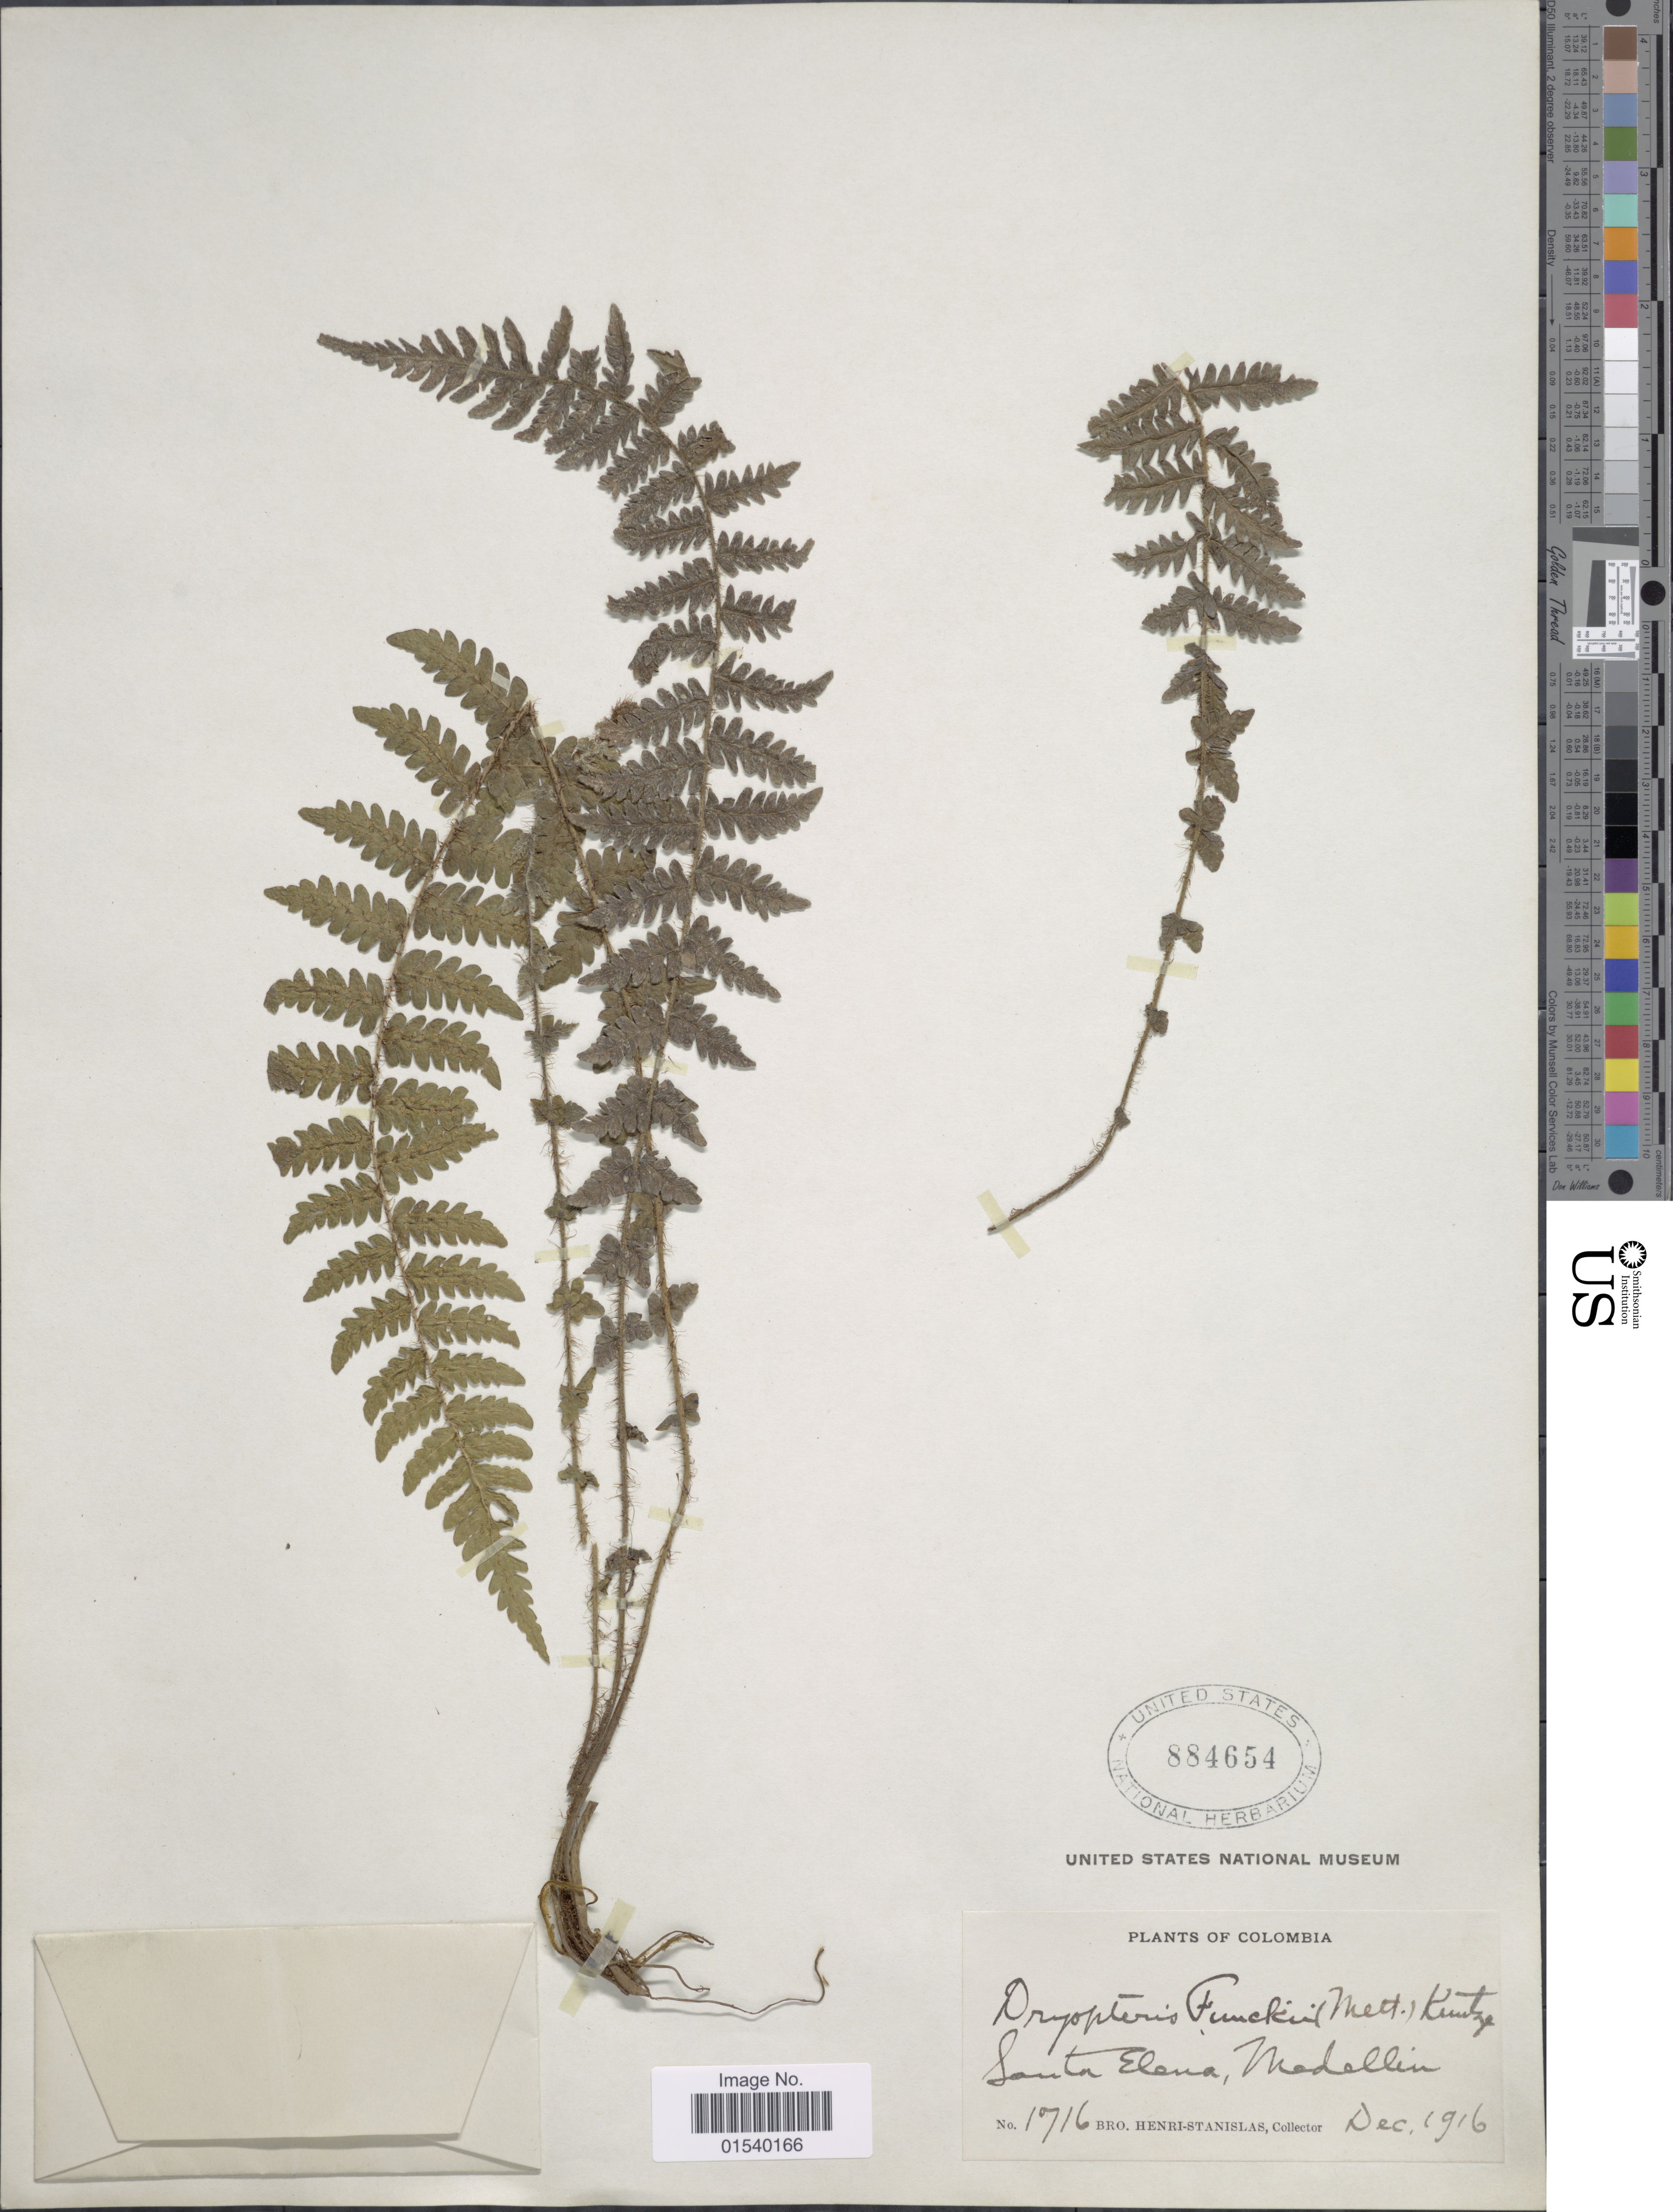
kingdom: Plantae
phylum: Tracheophyta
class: Polypodiopsida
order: Polypodiales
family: Thelypteridaceae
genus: Amauropelta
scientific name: Amauropelta funckii (Mett.) comb. nov., ined. 2015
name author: (Mett.)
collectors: Henri-Stanislas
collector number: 1716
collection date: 1916-12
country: Colombia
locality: Santa Elena, Medellin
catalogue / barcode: US 884654